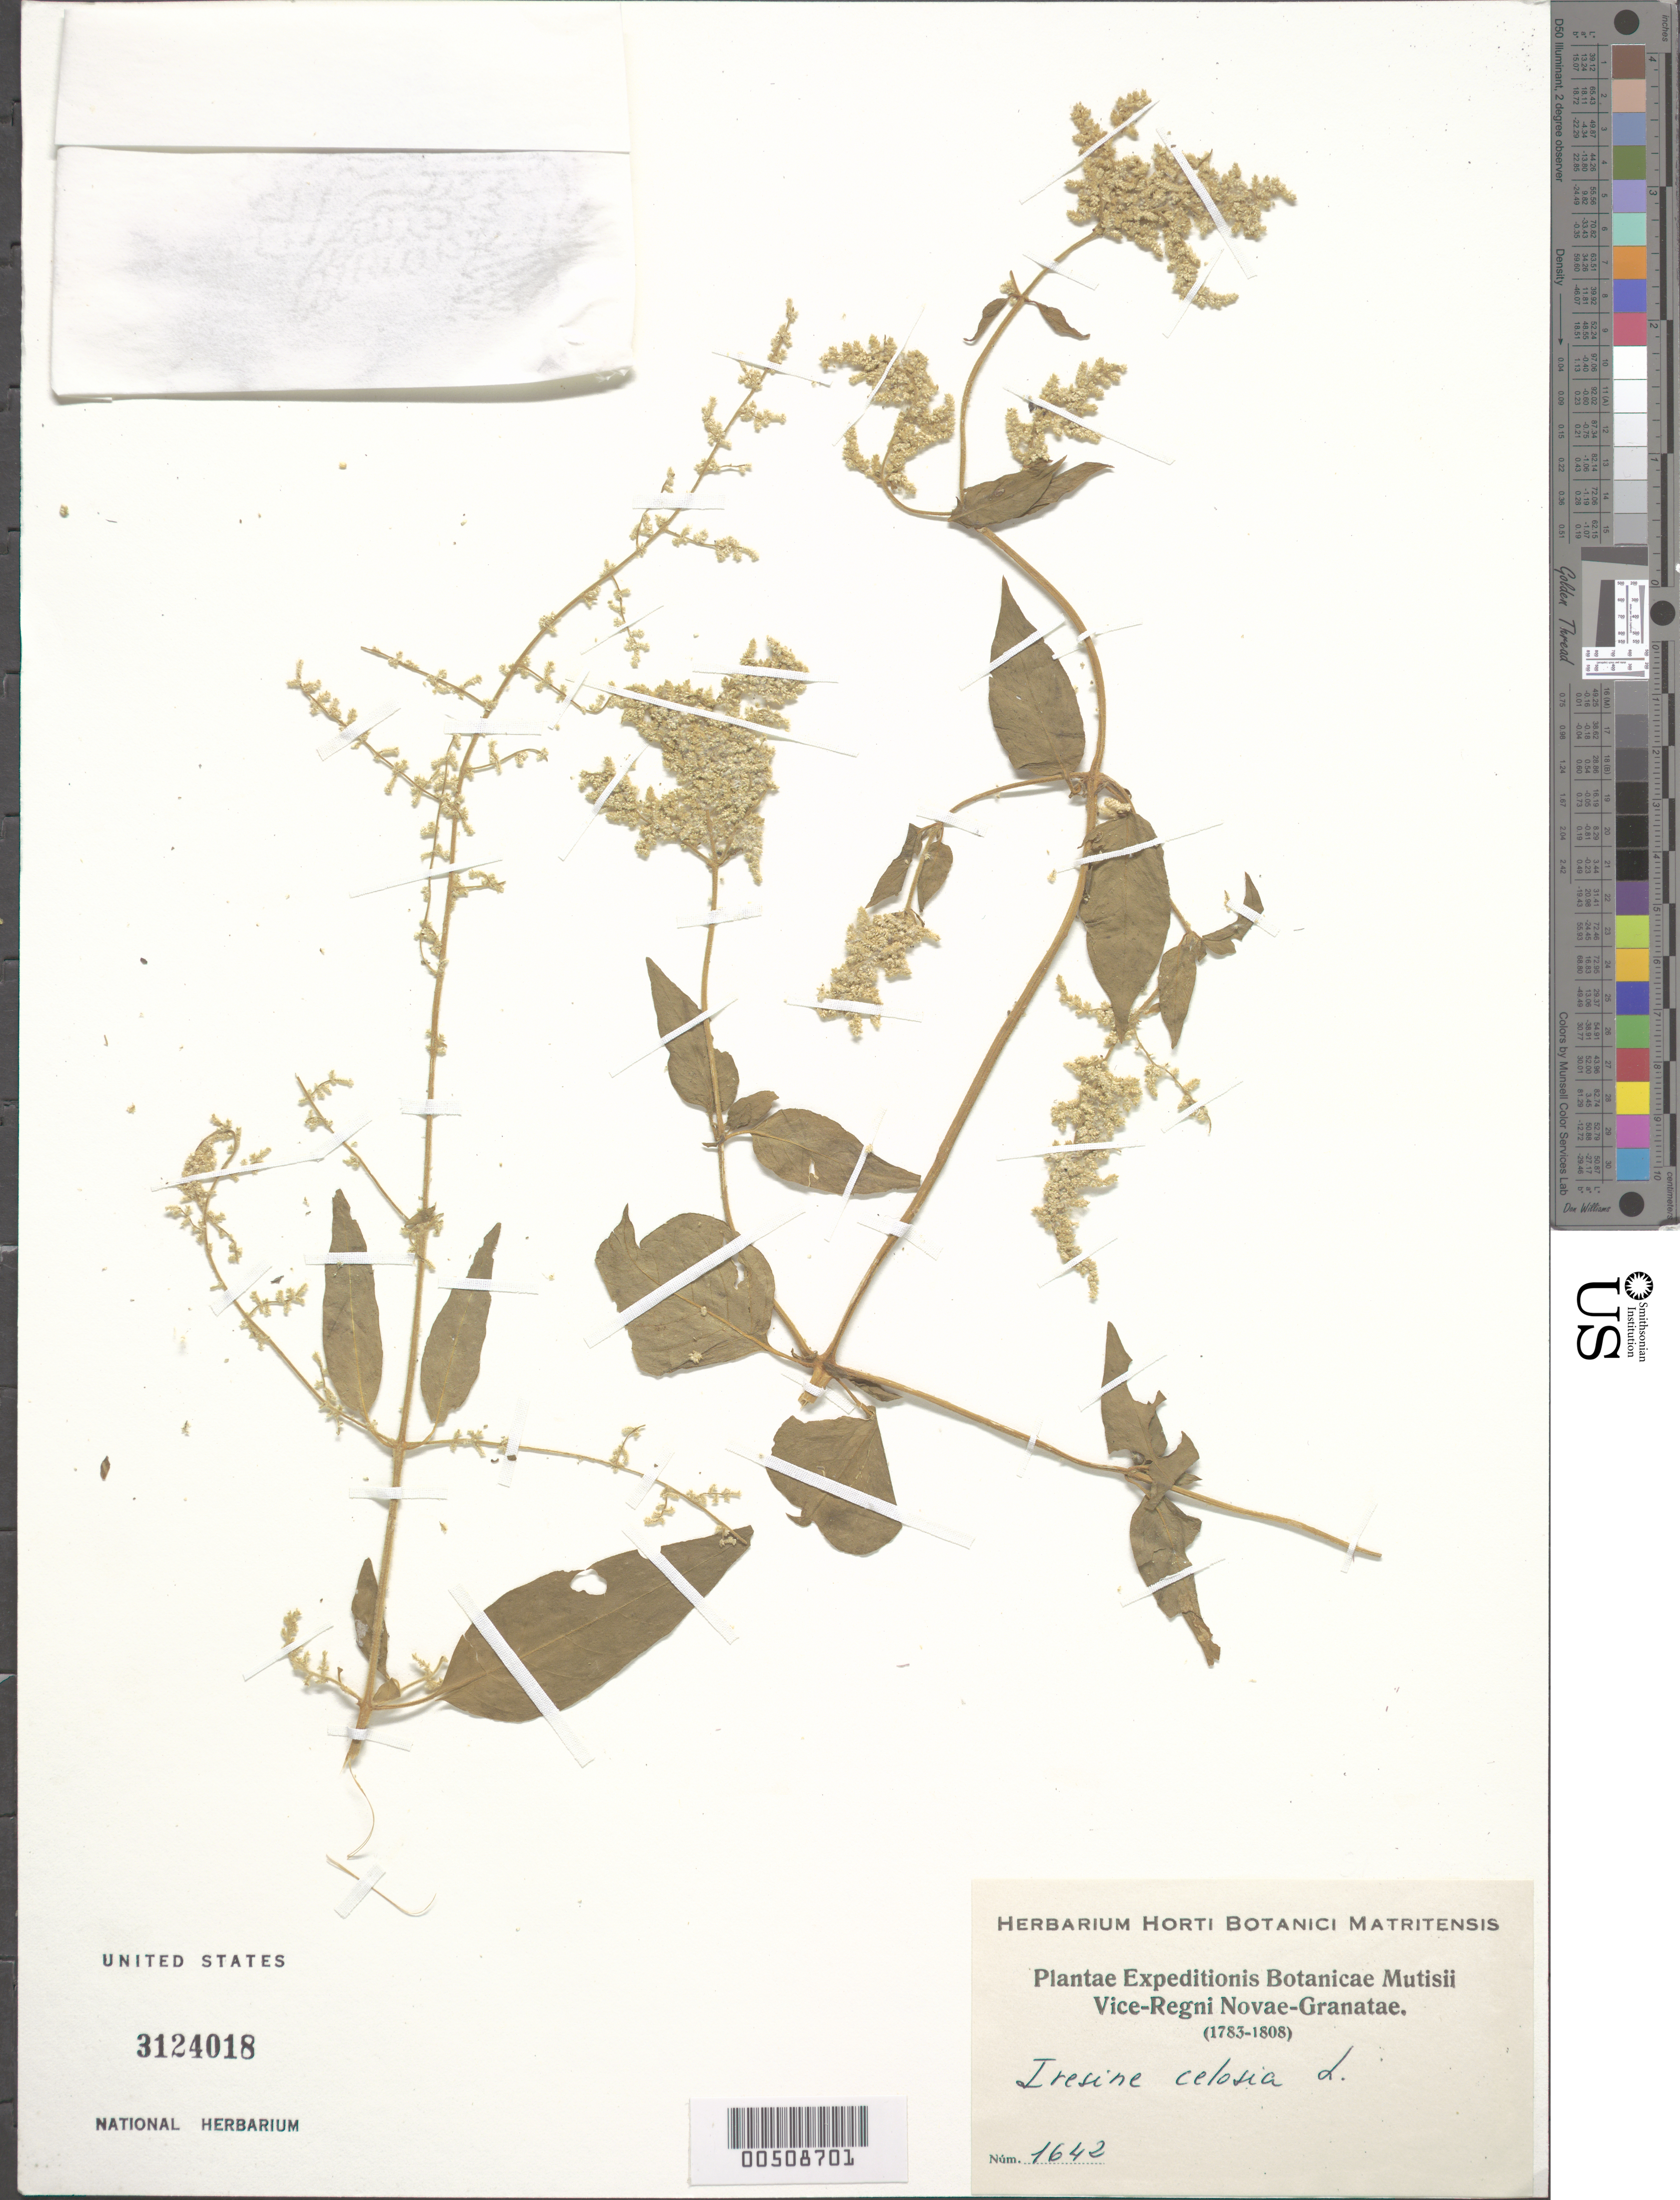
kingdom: Plantae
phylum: Tracheophyta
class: Magnoliopsida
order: Caryophyllales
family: Amaranthaceae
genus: Iresine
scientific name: Iresine celosia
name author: L.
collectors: J. C. B. Mutis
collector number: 1642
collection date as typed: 1783 to -- -- 1808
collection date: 1783/1808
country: Colombia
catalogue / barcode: US 3124018